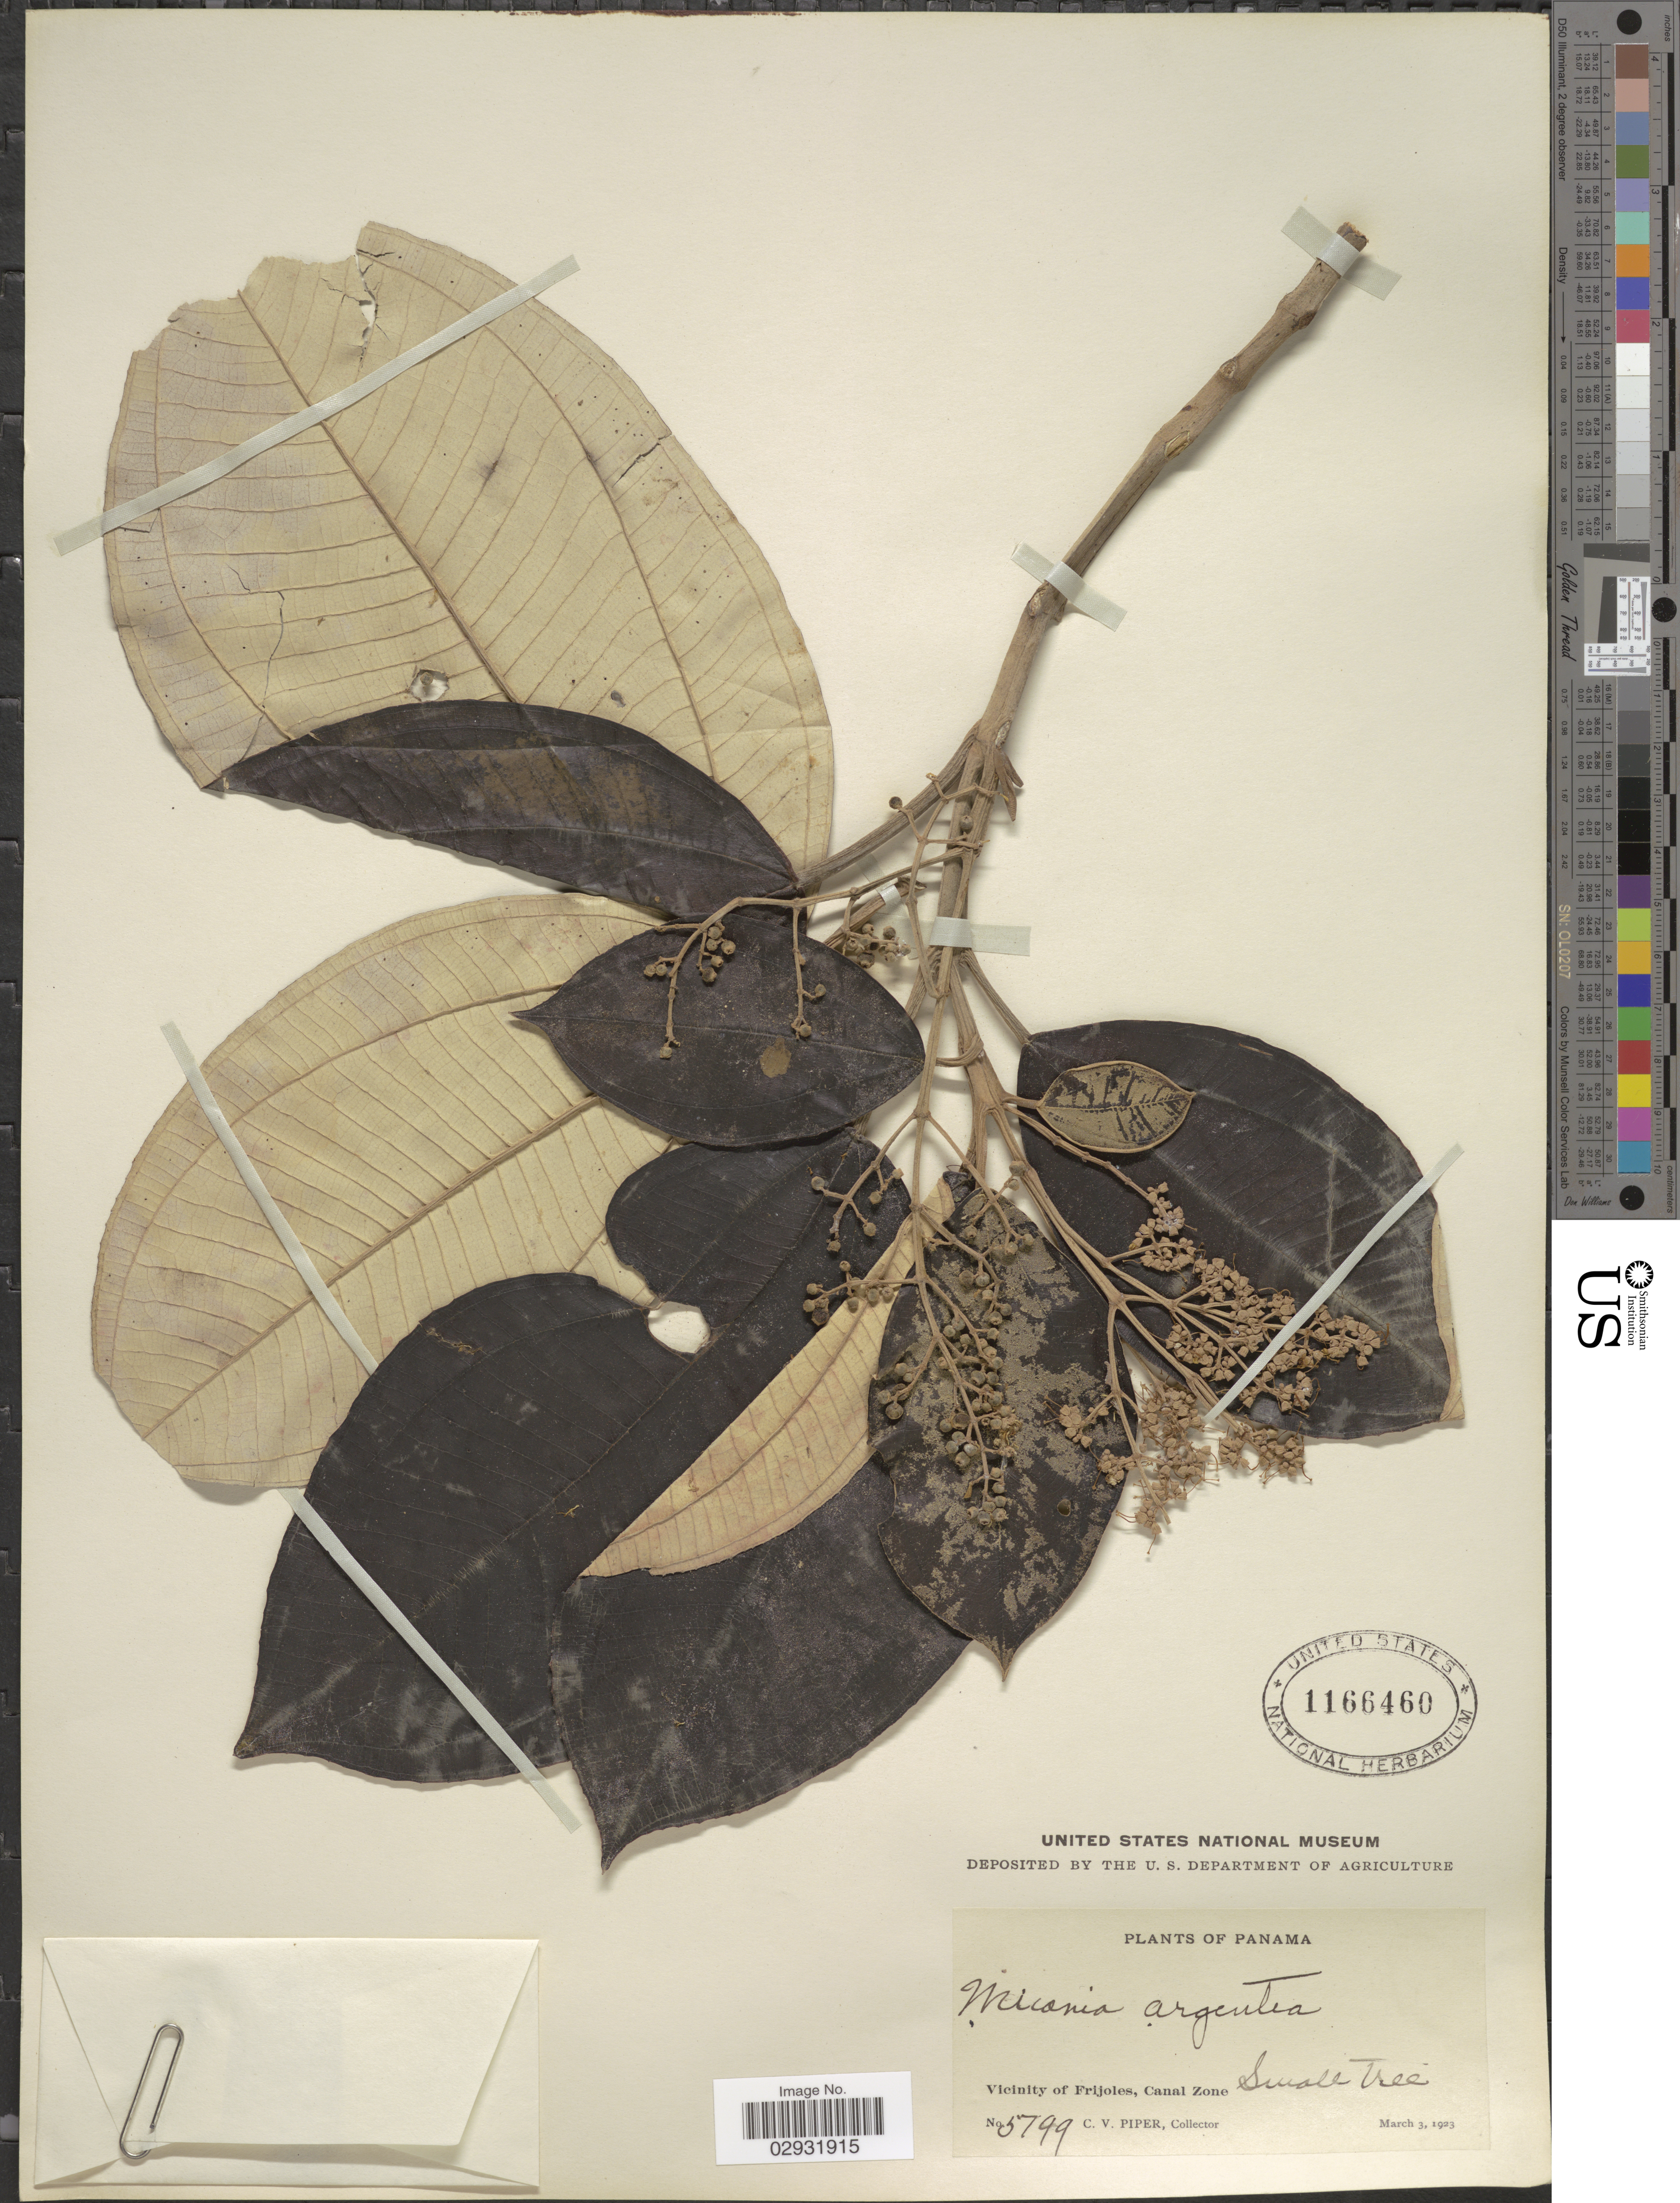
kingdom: Plantae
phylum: Tracheophyta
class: Magnoliopsida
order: Myrtales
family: Melastomataceae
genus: Miconia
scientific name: Miconia argentea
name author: (Sw.) DC.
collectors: C. V. Piper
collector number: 5799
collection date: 1923-03-03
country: Panama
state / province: Colón / Panamá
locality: Vicinity of Frijoles, Canal Zone.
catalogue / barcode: US 1166460